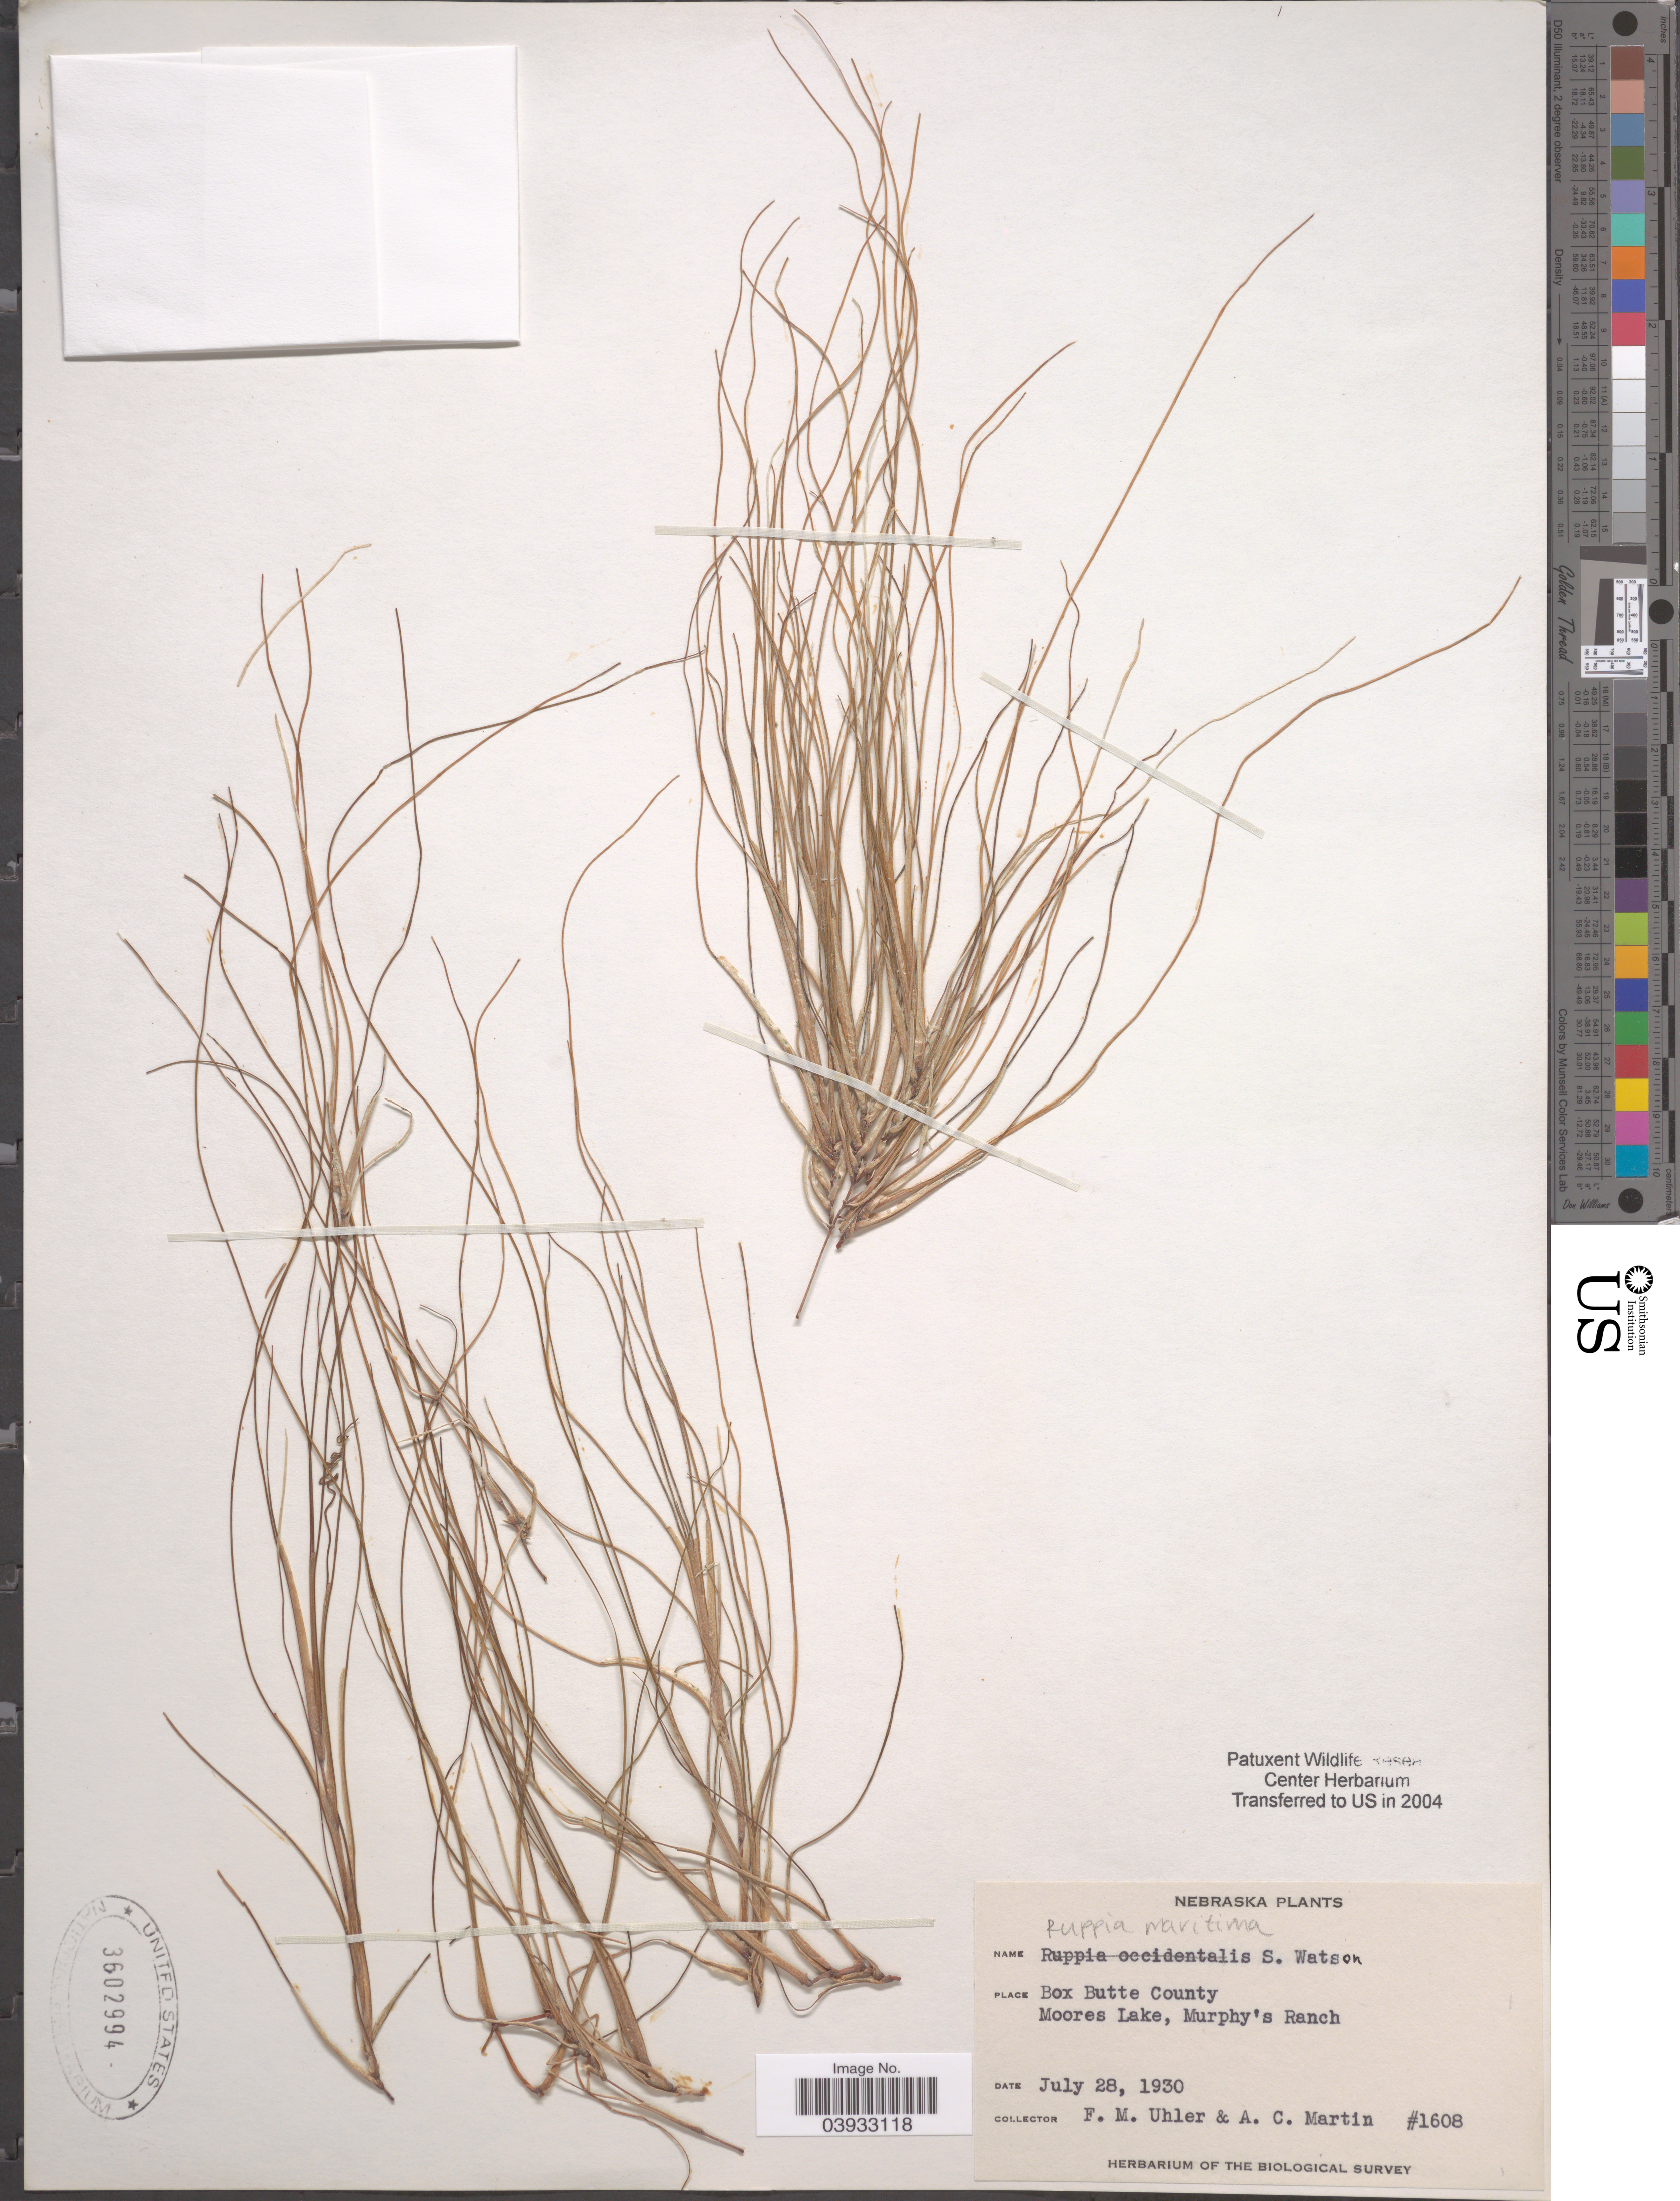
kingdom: Plantae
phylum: Tracheophyta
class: Liliopsida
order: Alismatales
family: Ruppiaceae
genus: Ruppia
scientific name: Ruppia maritima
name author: L.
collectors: F. M. Uhler & A. C. Martin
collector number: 1608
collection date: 1930-07-28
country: United States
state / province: Nebraska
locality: Box Butte County. Moores Lake, Murphy's Ranch.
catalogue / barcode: US 3602994